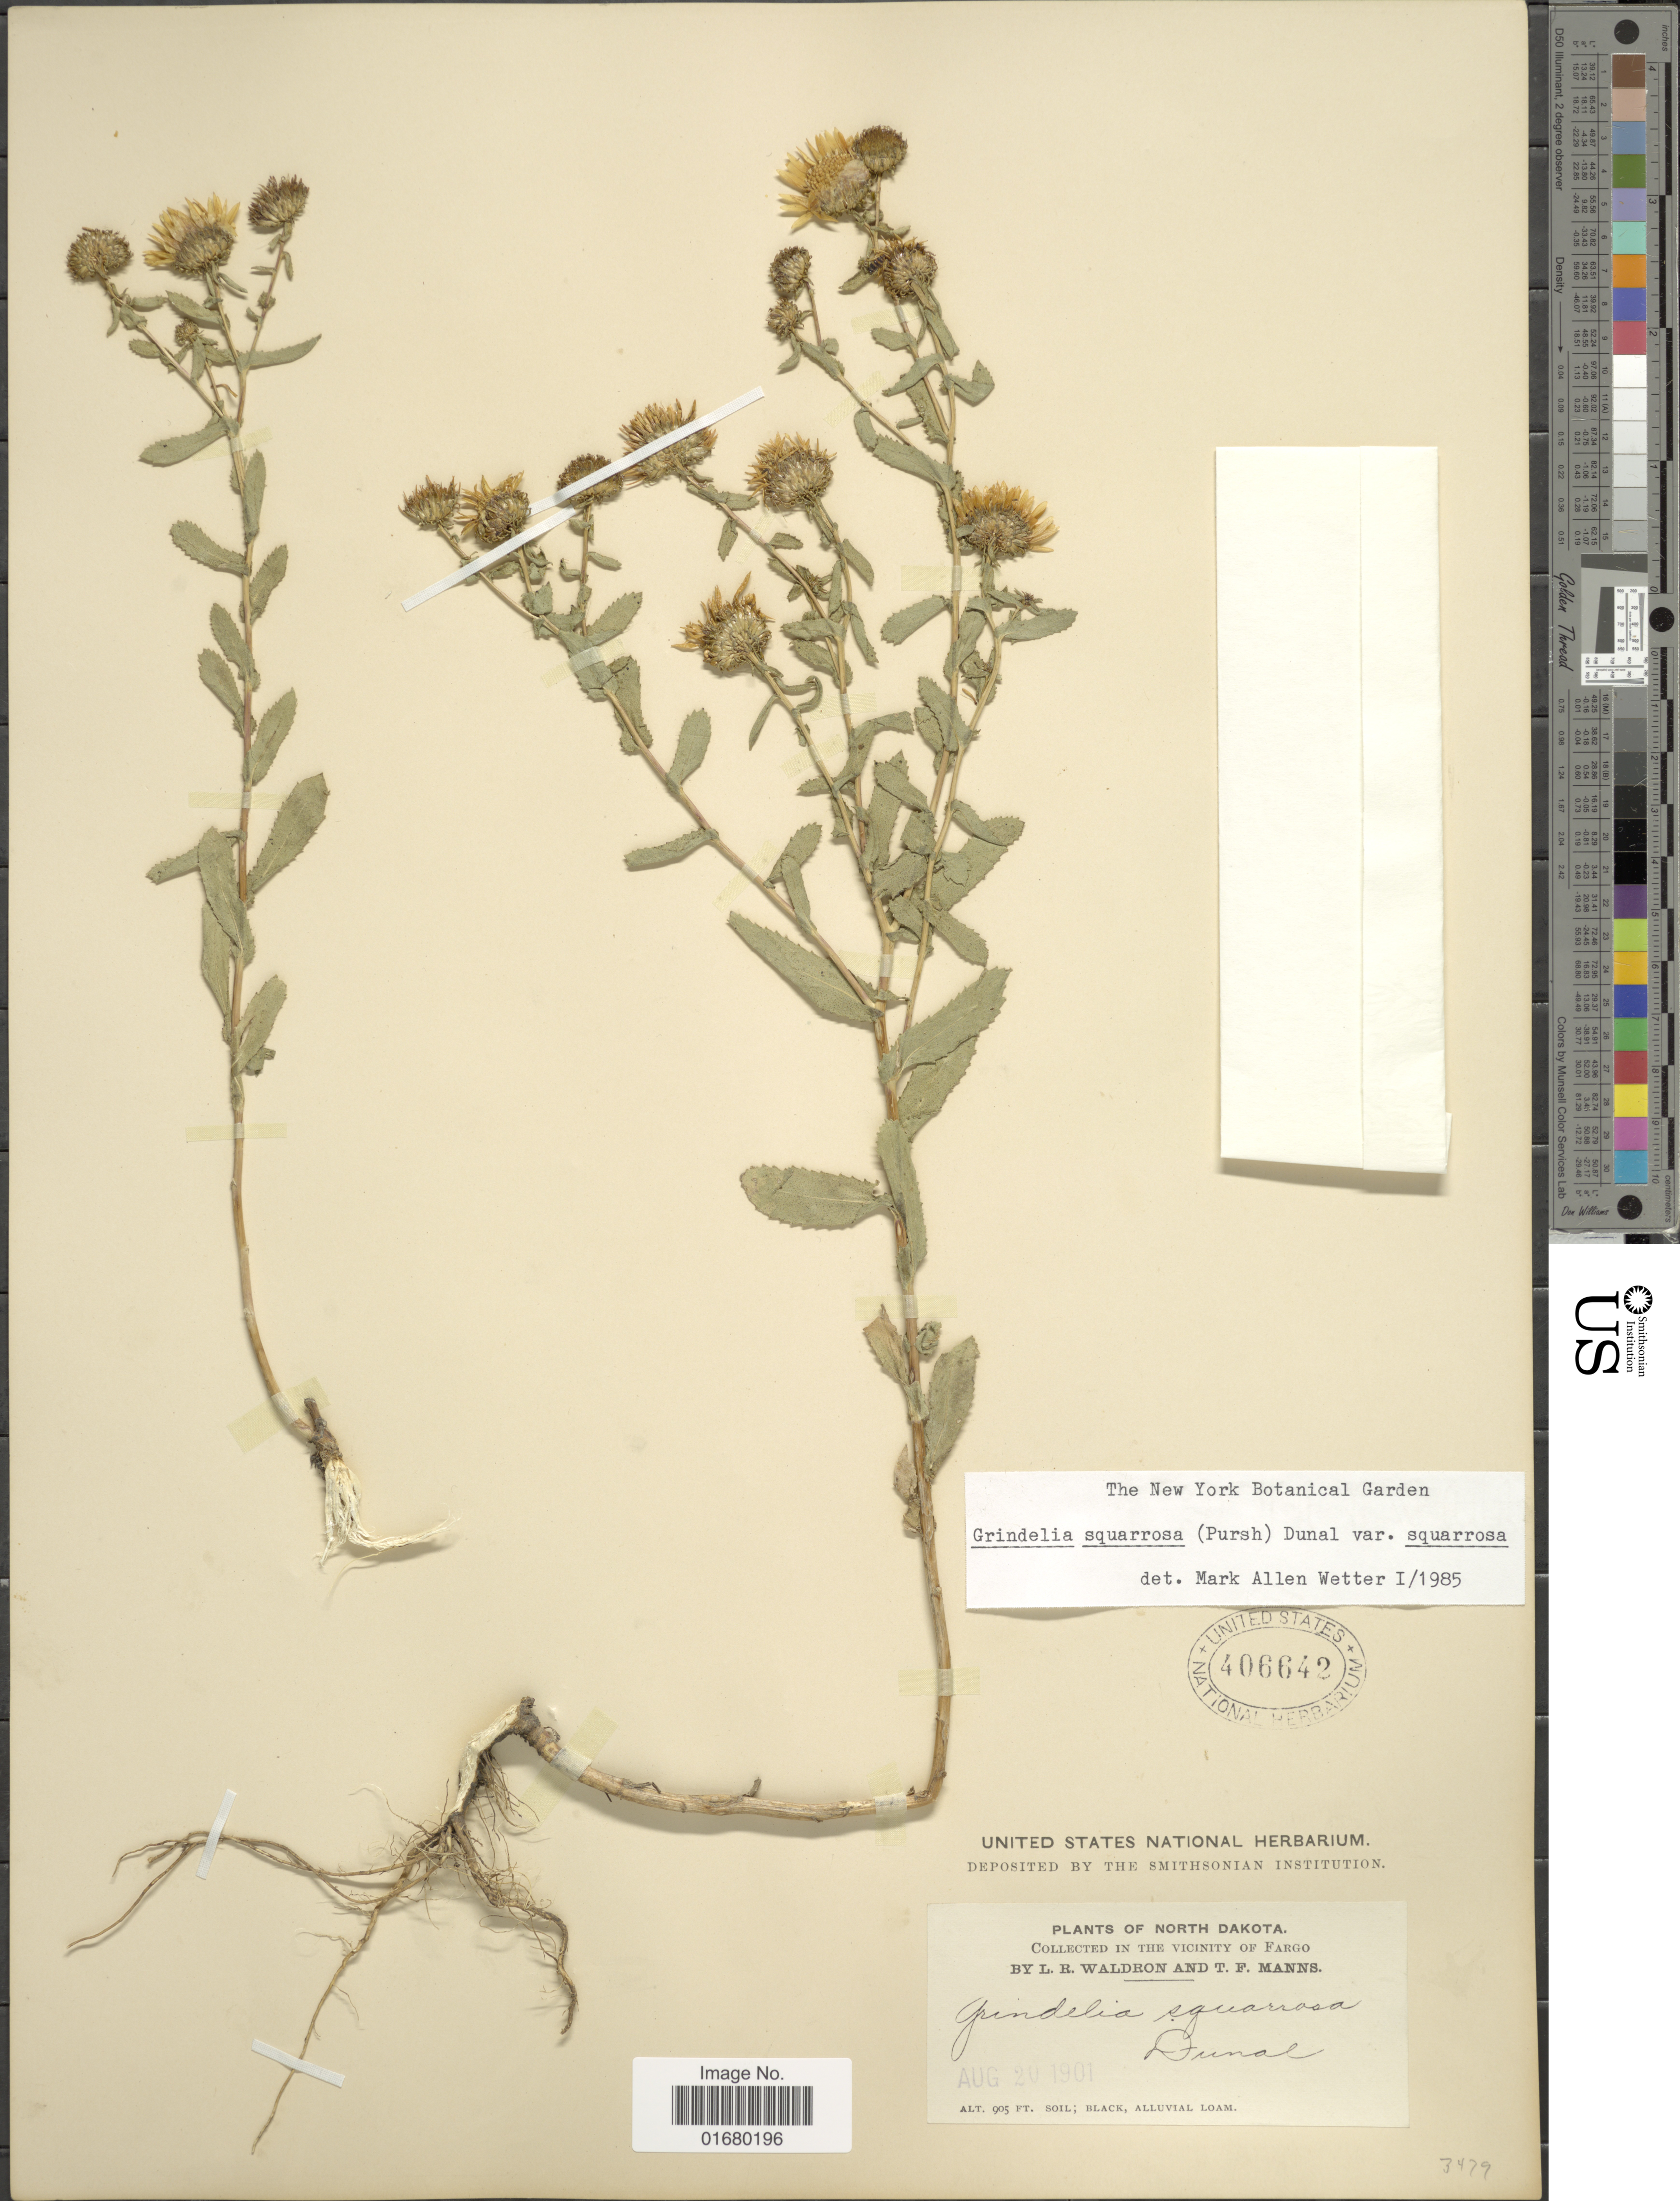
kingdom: Plantae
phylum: Tracheophyta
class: Magnoliopsida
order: Asterales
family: Asteraceae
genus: Grindelia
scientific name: Grindelia squarrosa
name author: (Pursh) Dunal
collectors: L. Waldron & T. Manns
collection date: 1901-08-20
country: United States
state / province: North Dakota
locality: Vicinity of Fargo.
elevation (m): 276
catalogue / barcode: US 406642